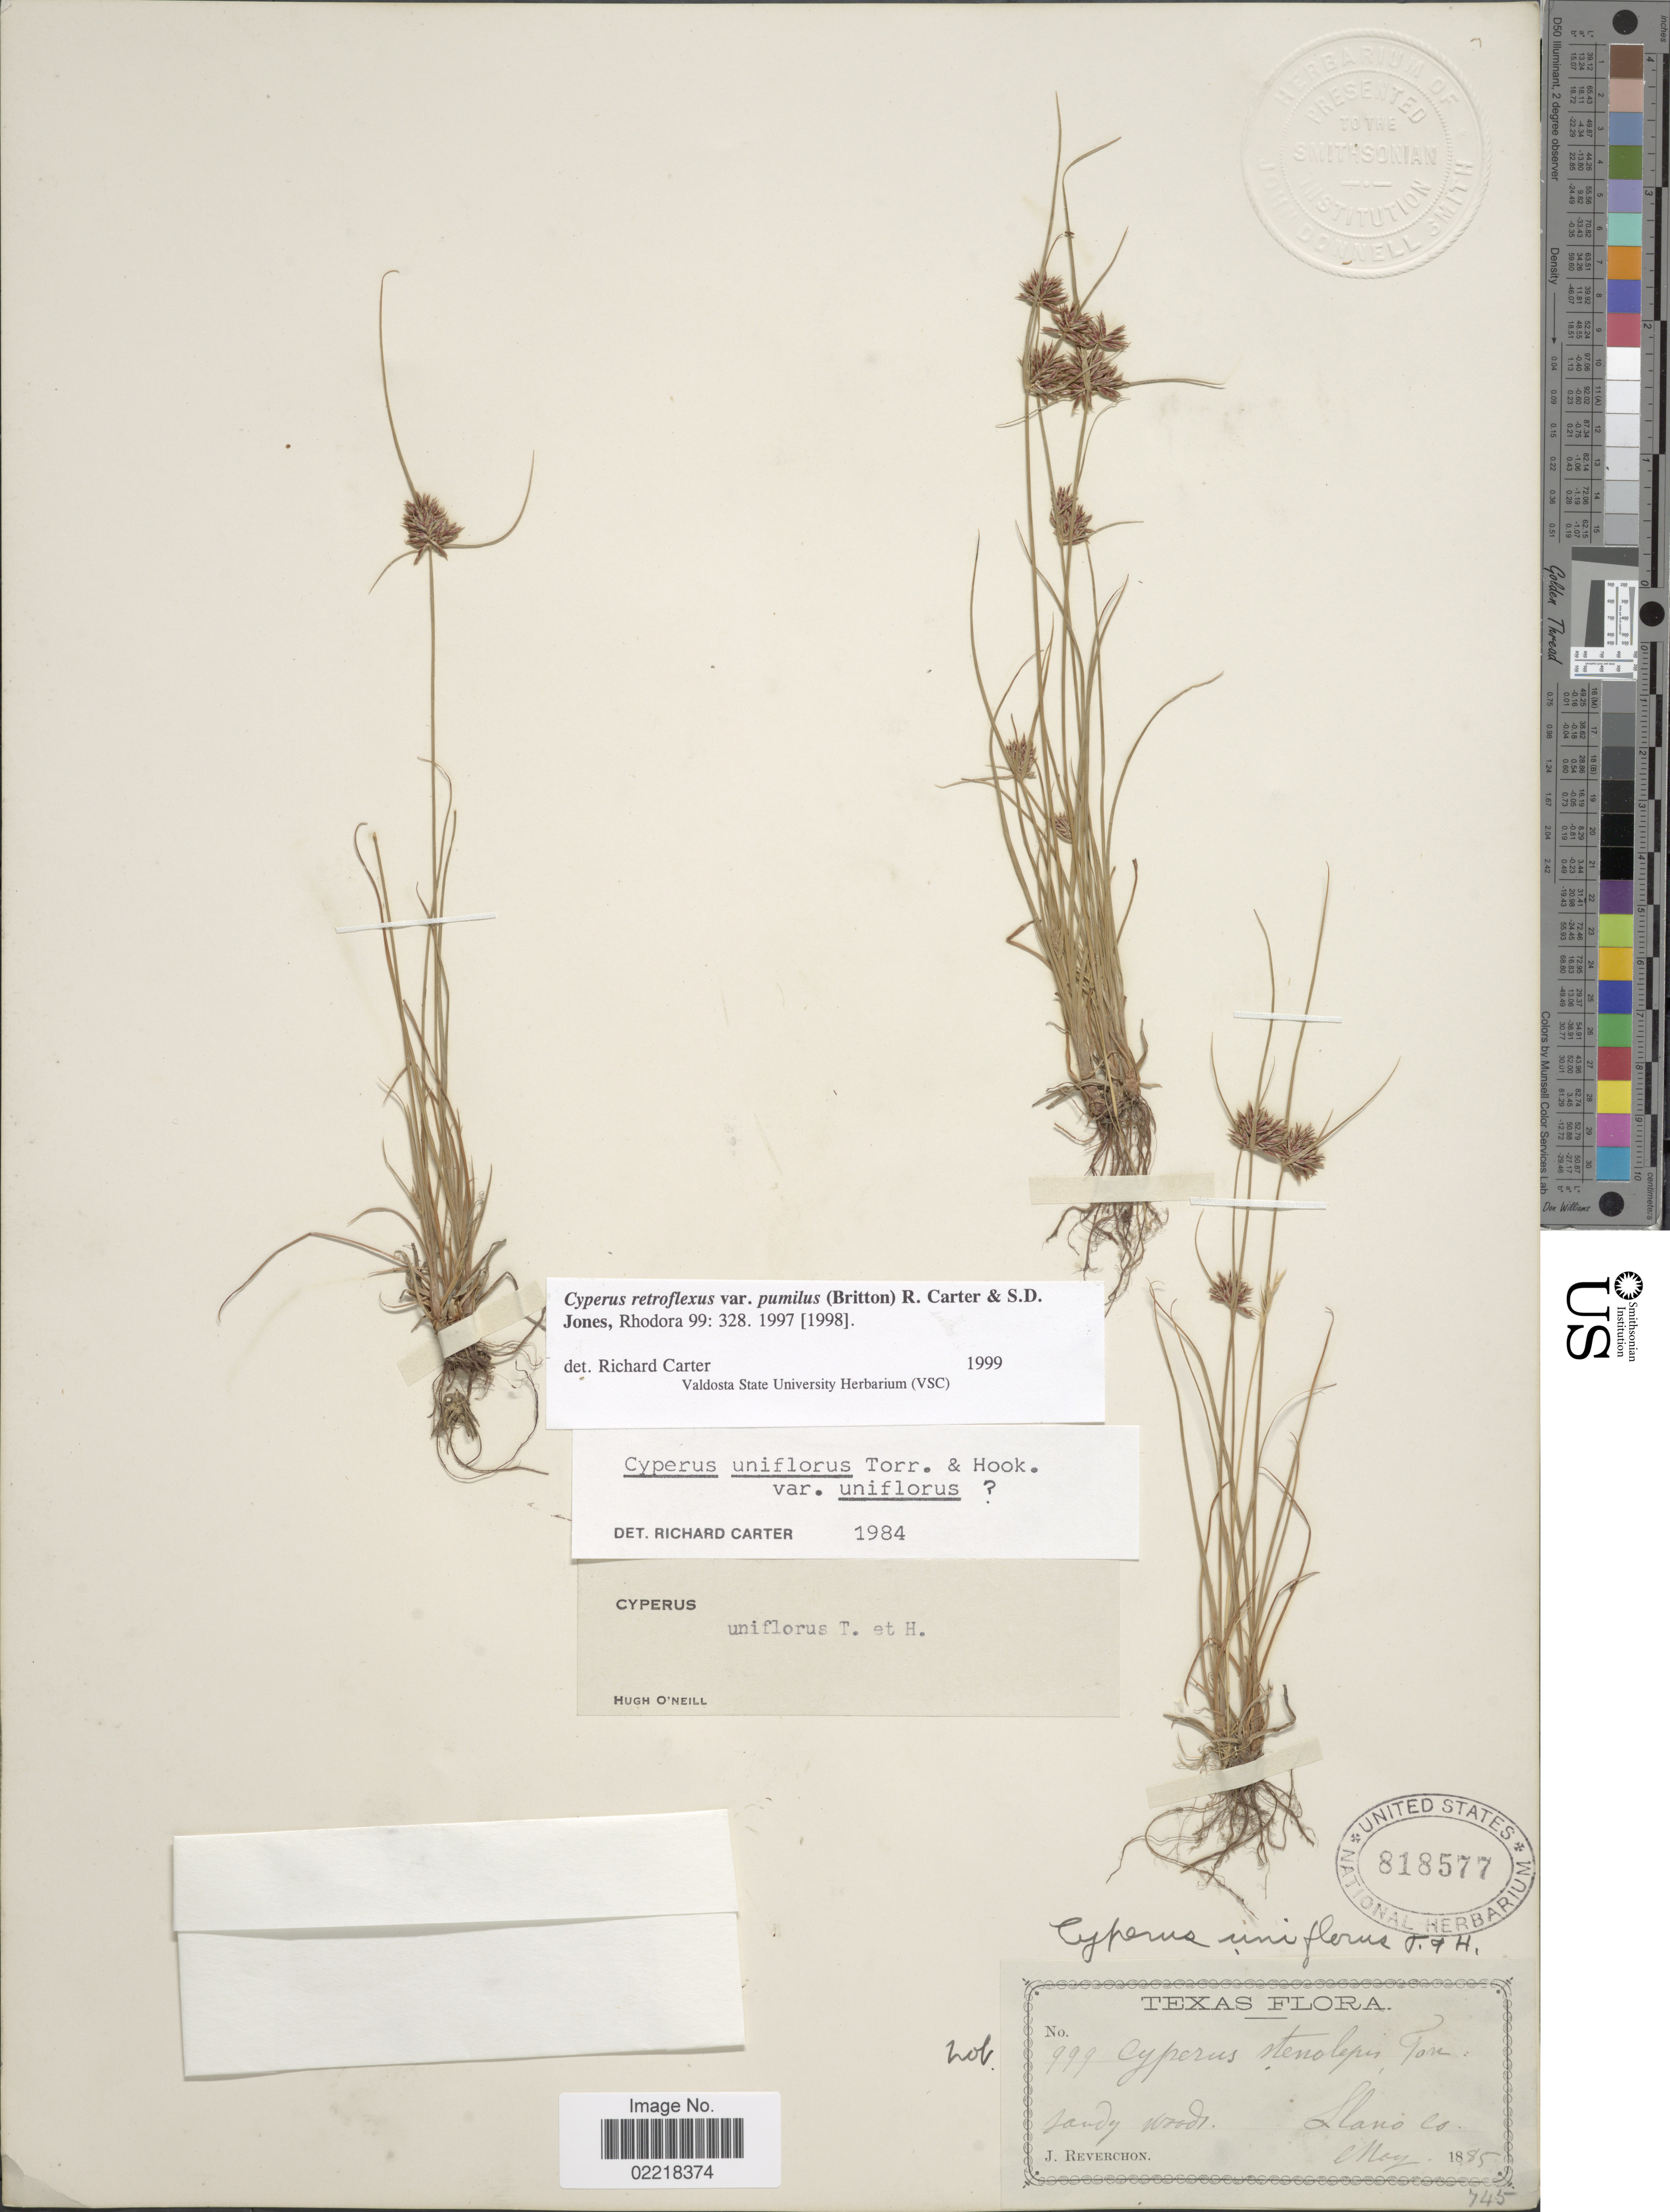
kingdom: Plantae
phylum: Tracheophyta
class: Liliopsida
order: Poales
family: Cyperaceae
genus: Cyperus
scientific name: Cyperus retroflexus var. pumilus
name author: (Britton) R. Carter & S.D. Jones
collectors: J. Reverchon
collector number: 999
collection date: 1885-05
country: United States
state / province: Texas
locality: Llano Co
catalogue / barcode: US 818577